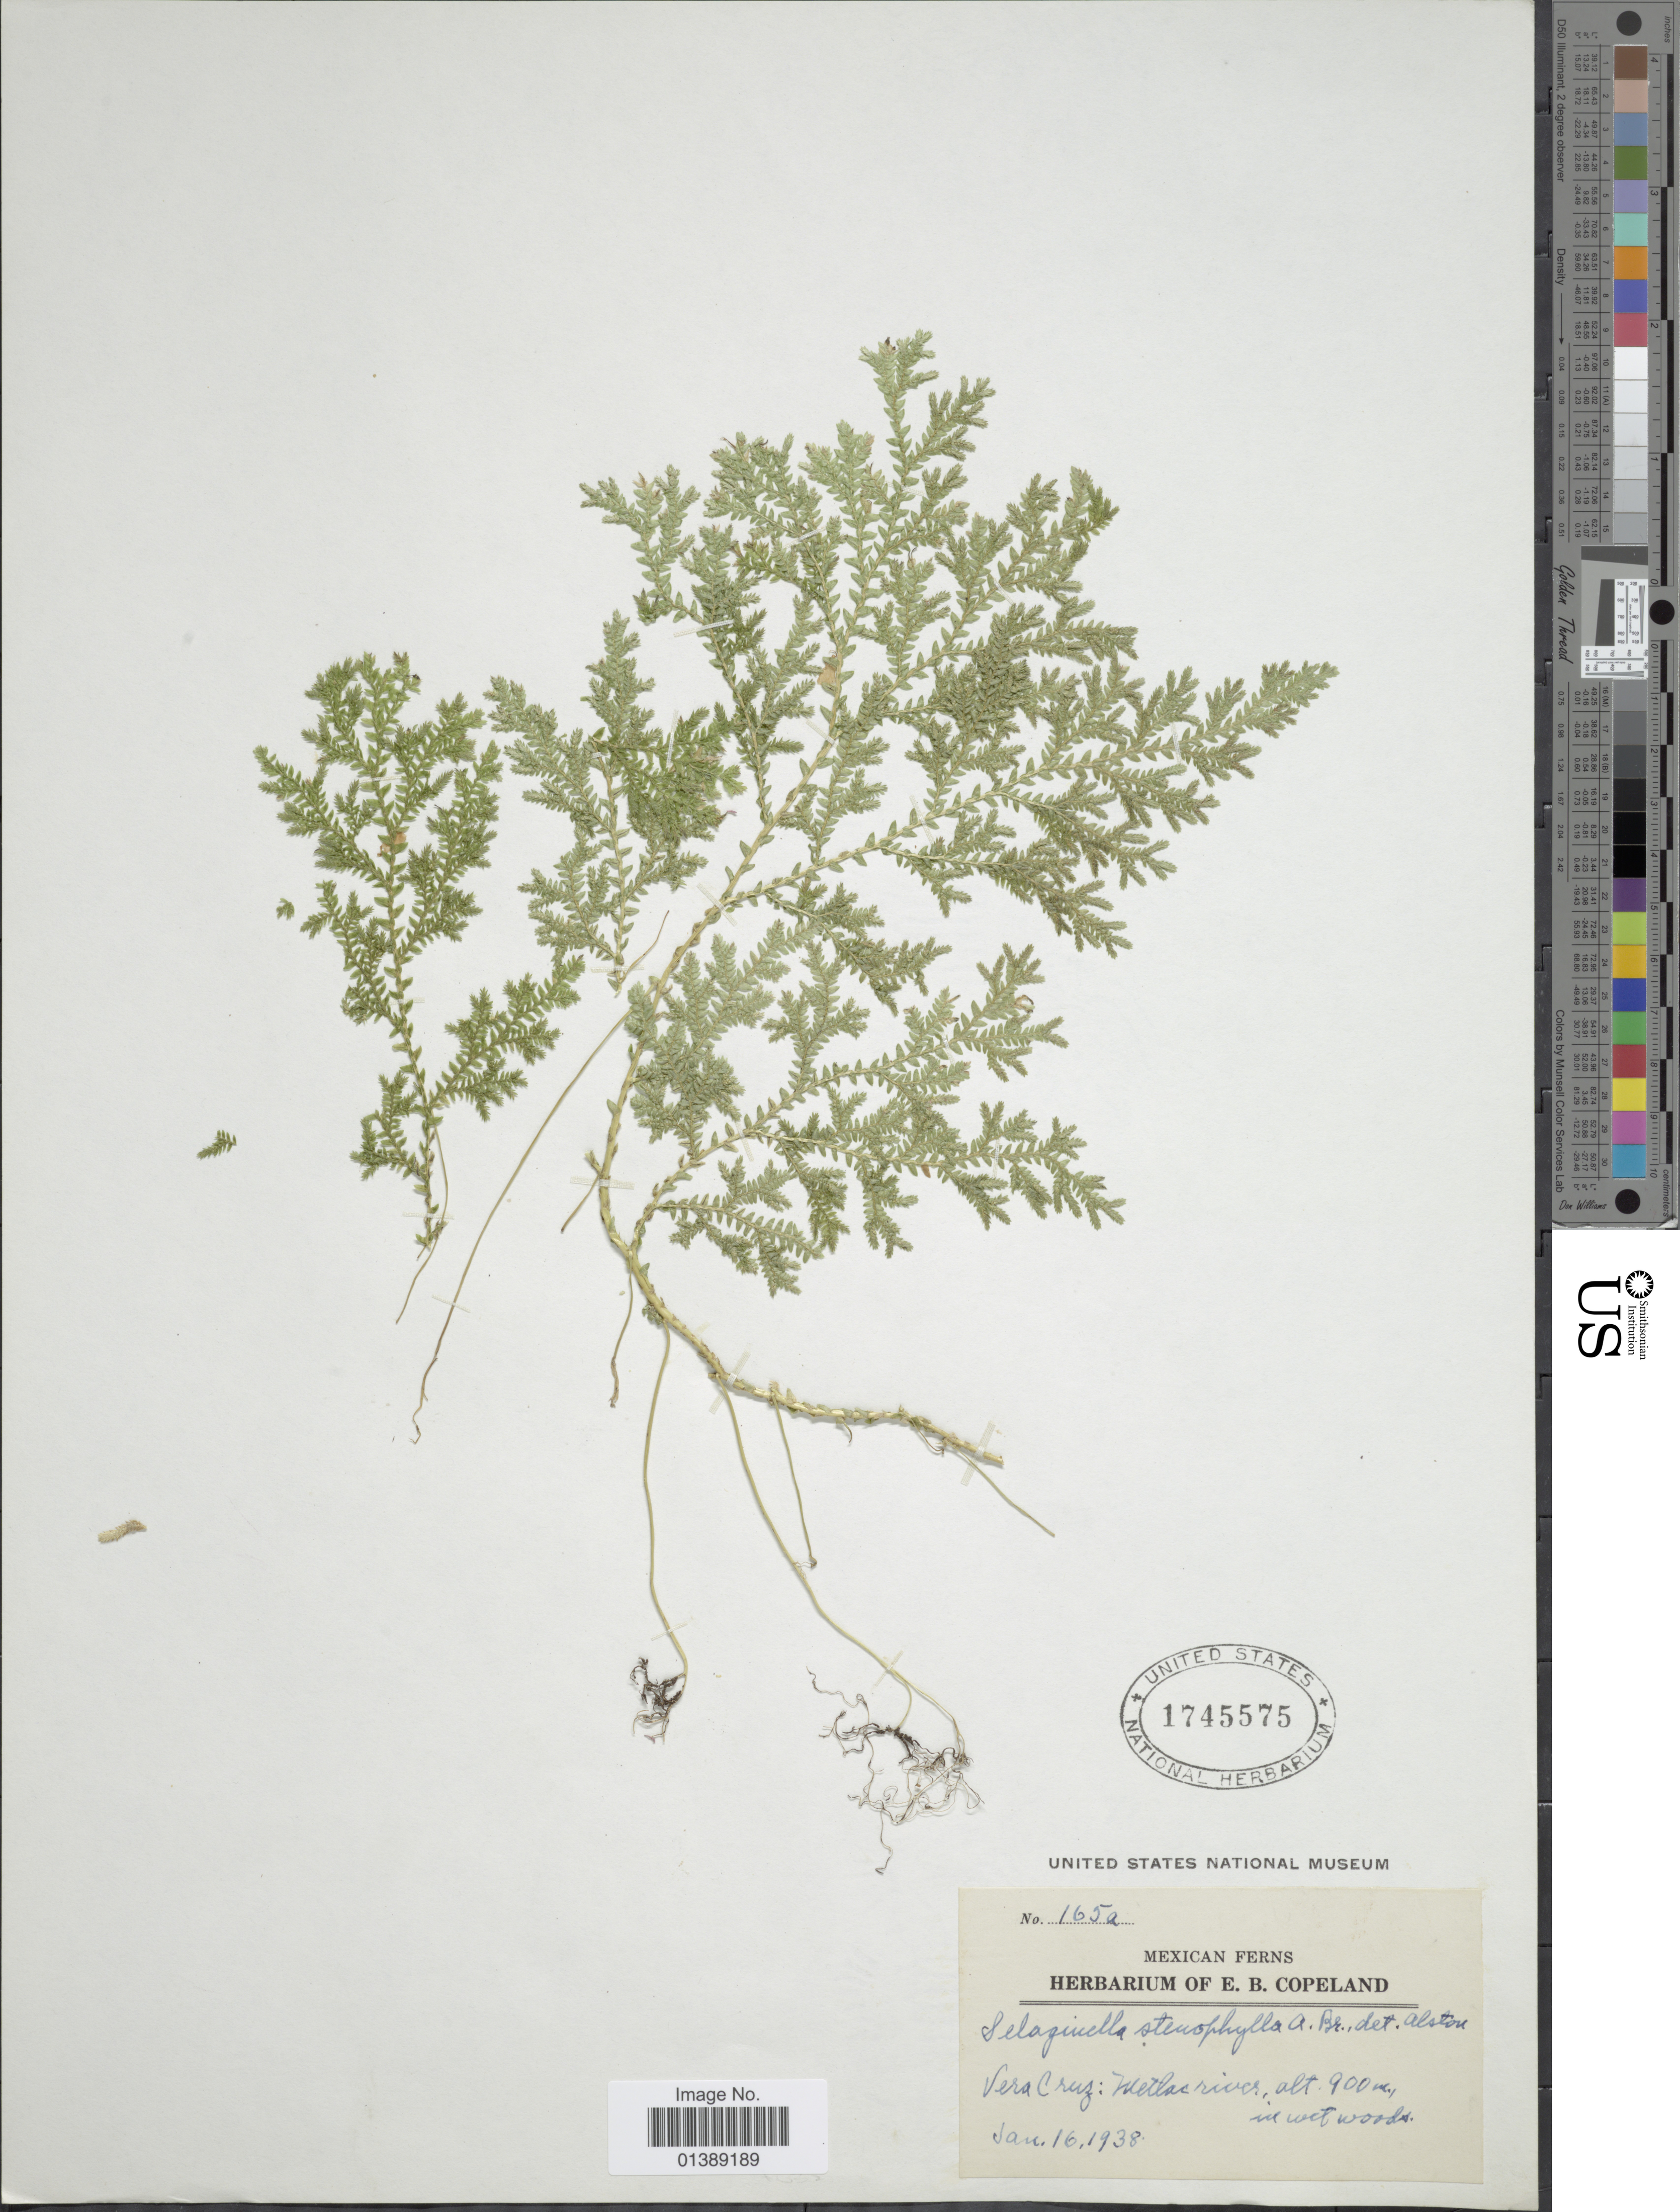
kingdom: Plantae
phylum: Tracheophyta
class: Lycopodiopsida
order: Selaginellales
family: Selaginellaceae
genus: Selaginella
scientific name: Selaginella stenophylla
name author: A. Braun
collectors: E. B. Copeland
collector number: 165a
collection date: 1938-01-16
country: Mexico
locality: Vera Cruz: Metlac river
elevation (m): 900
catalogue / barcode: US 1745575